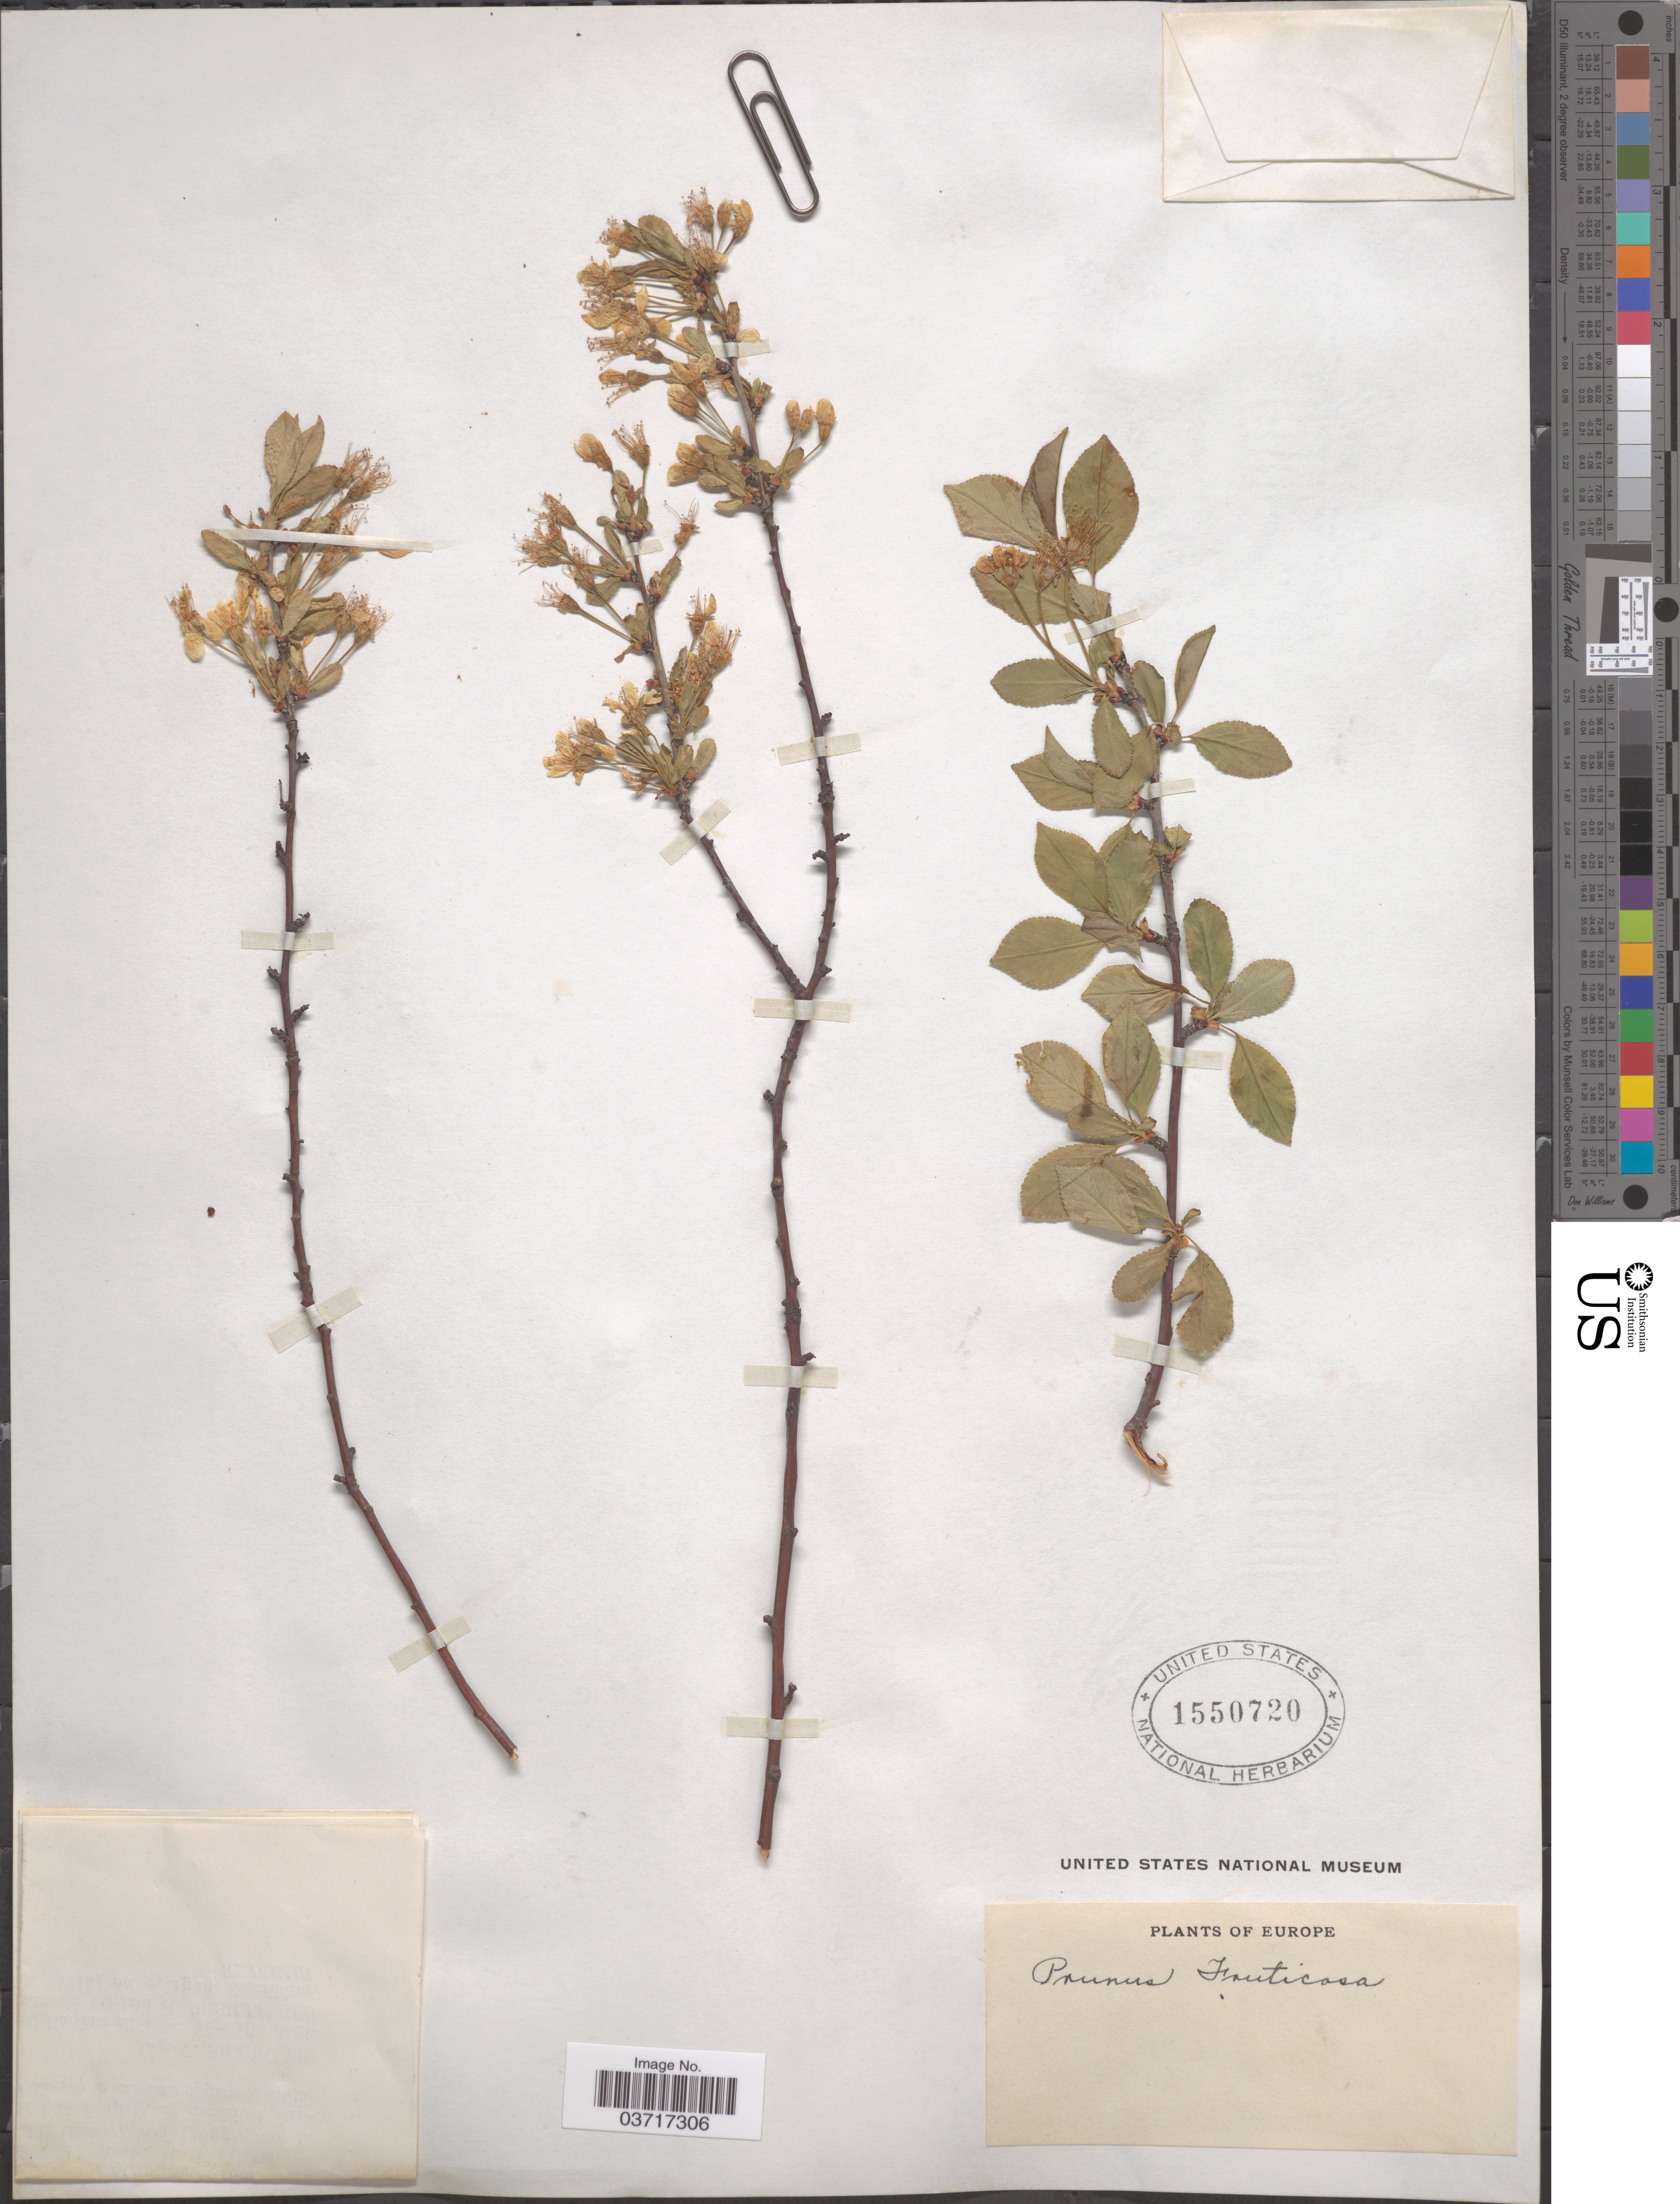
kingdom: Plantae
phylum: Tracheophyta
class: Magnoliopsida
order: Rosales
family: Rosaceae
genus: Prunus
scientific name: Prunus fruticans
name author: Weihe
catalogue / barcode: US 1550720